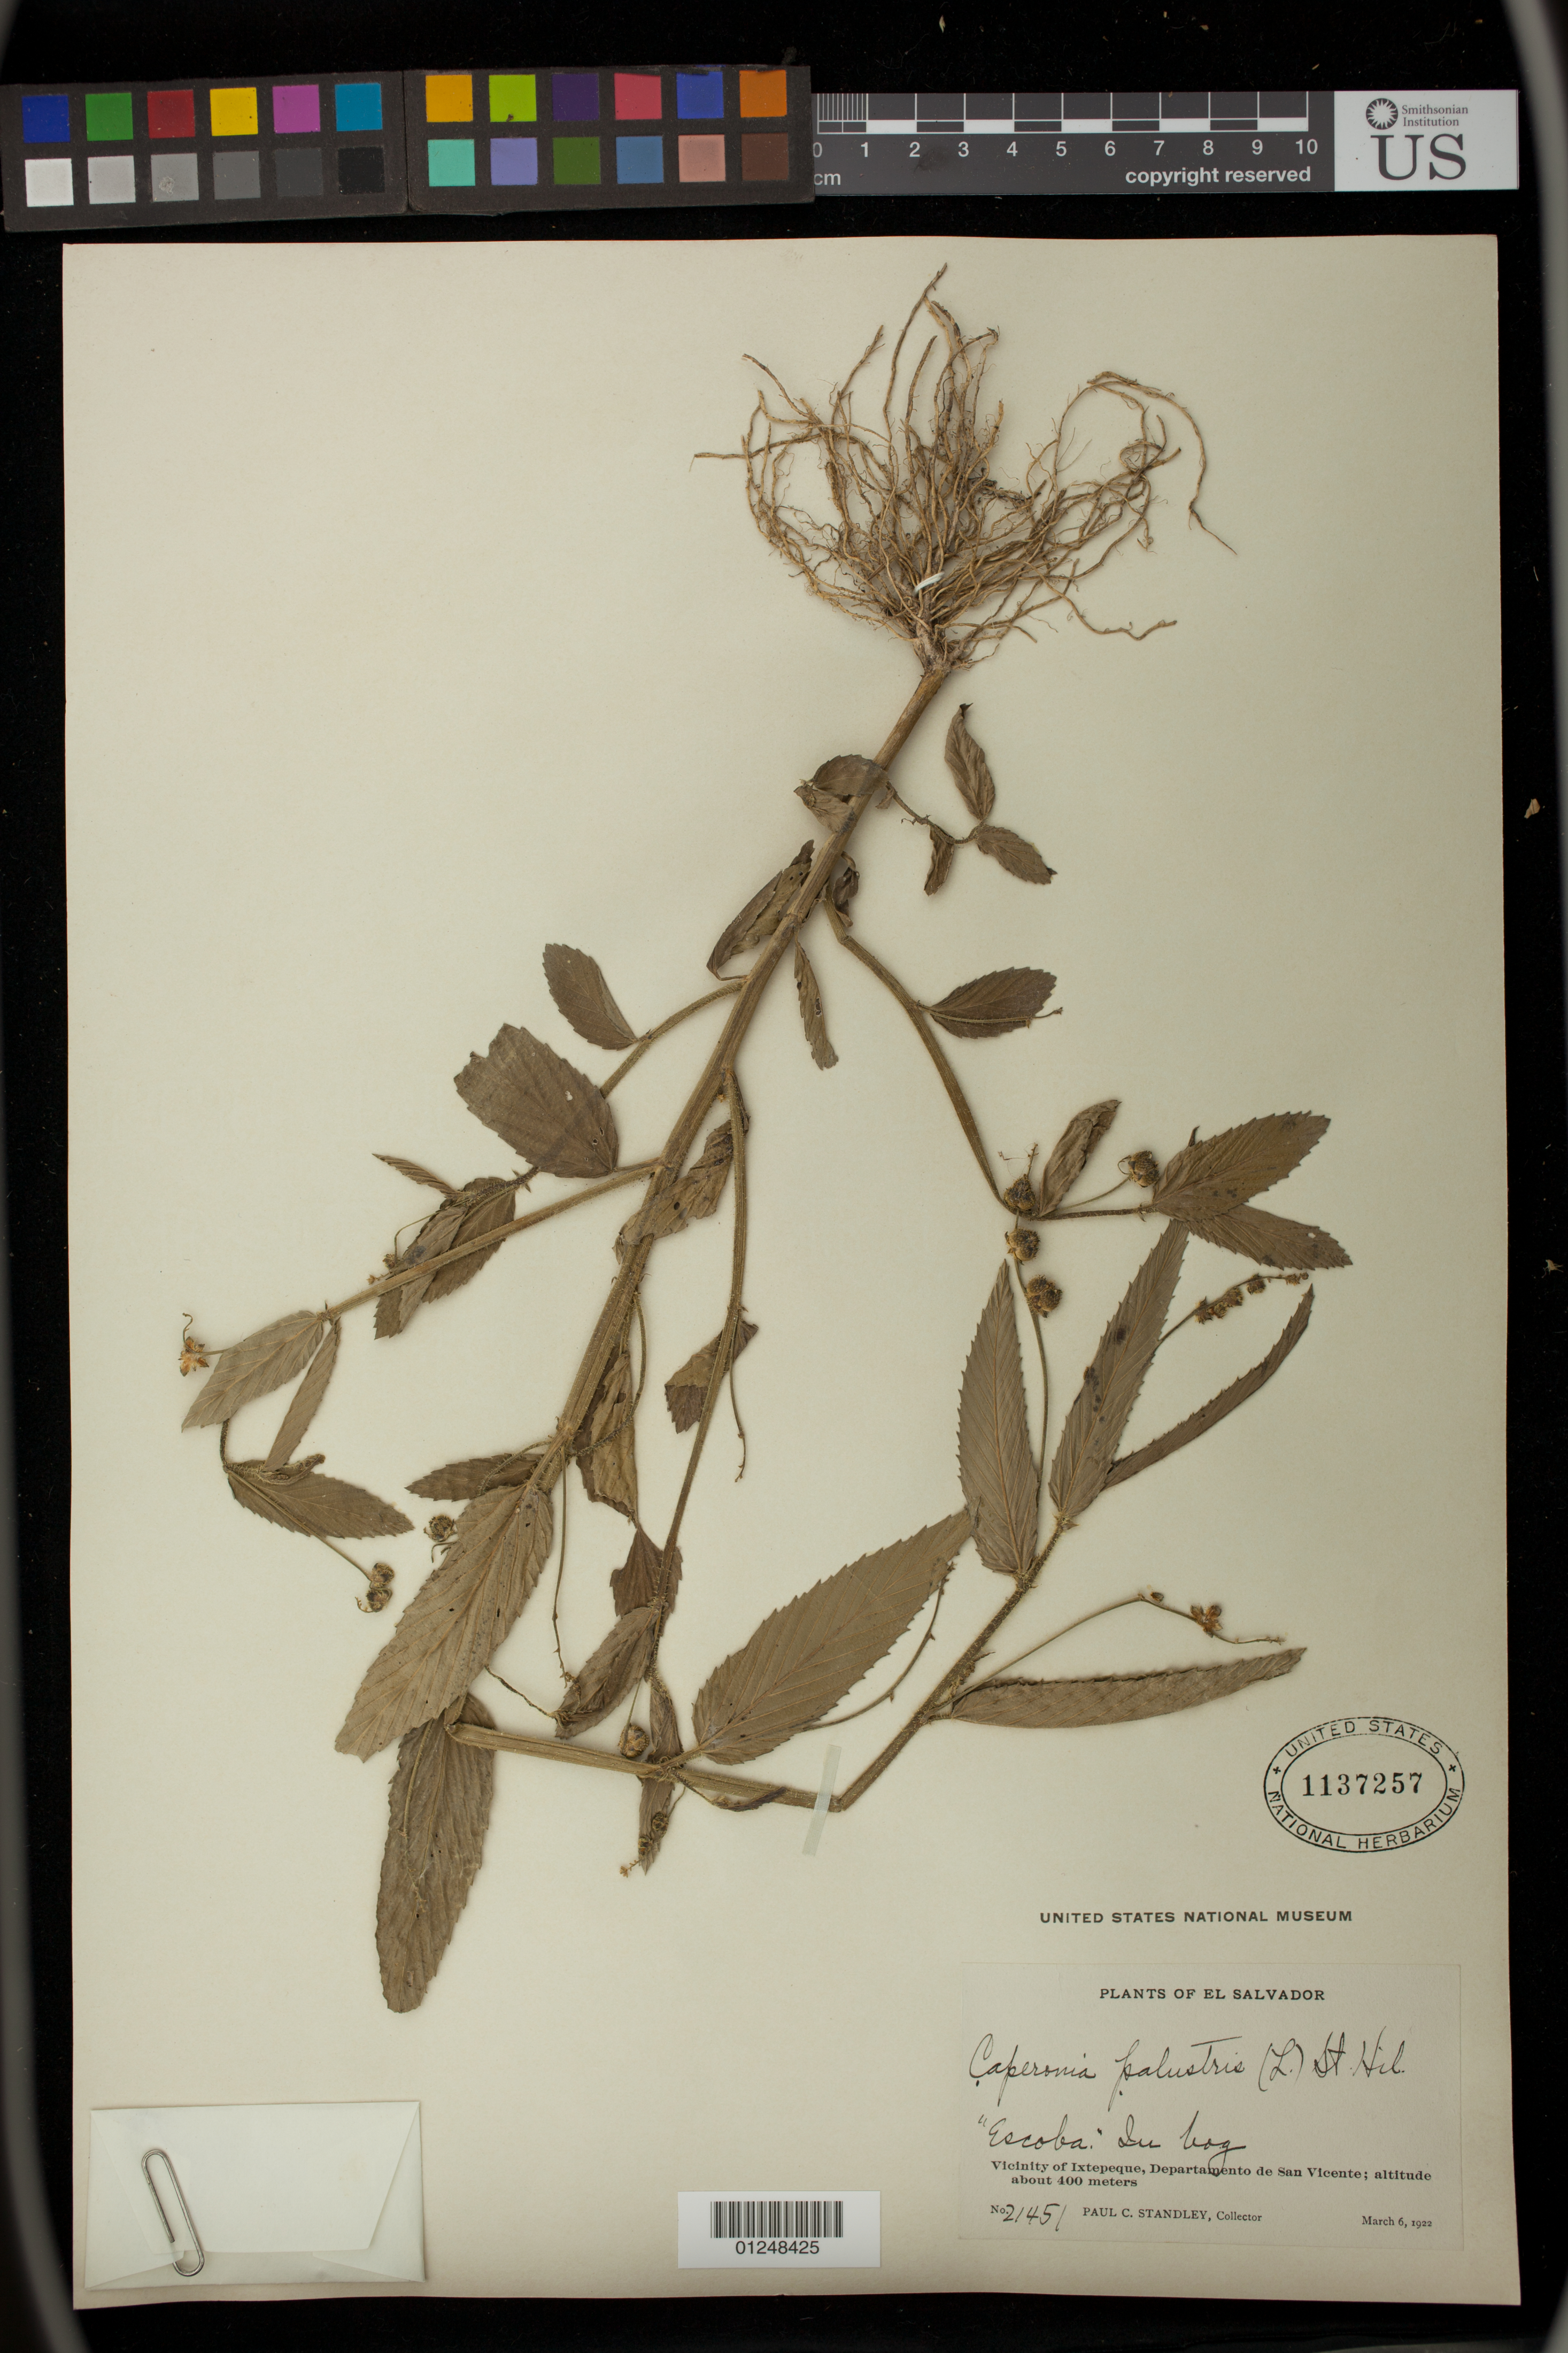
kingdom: Plantae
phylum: Tracheophyta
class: Magnoliopsida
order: Malpighiales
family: Euphorbiaceae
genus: Caperonia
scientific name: Caperonia palustris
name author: (L.) A. St.-Hil.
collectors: P. C. Standley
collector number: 21451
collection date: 1922-03-06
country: El Salvador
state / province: San Vincente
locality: Vicinity of Ixtepeque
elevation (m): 400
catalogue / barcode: US 1137257